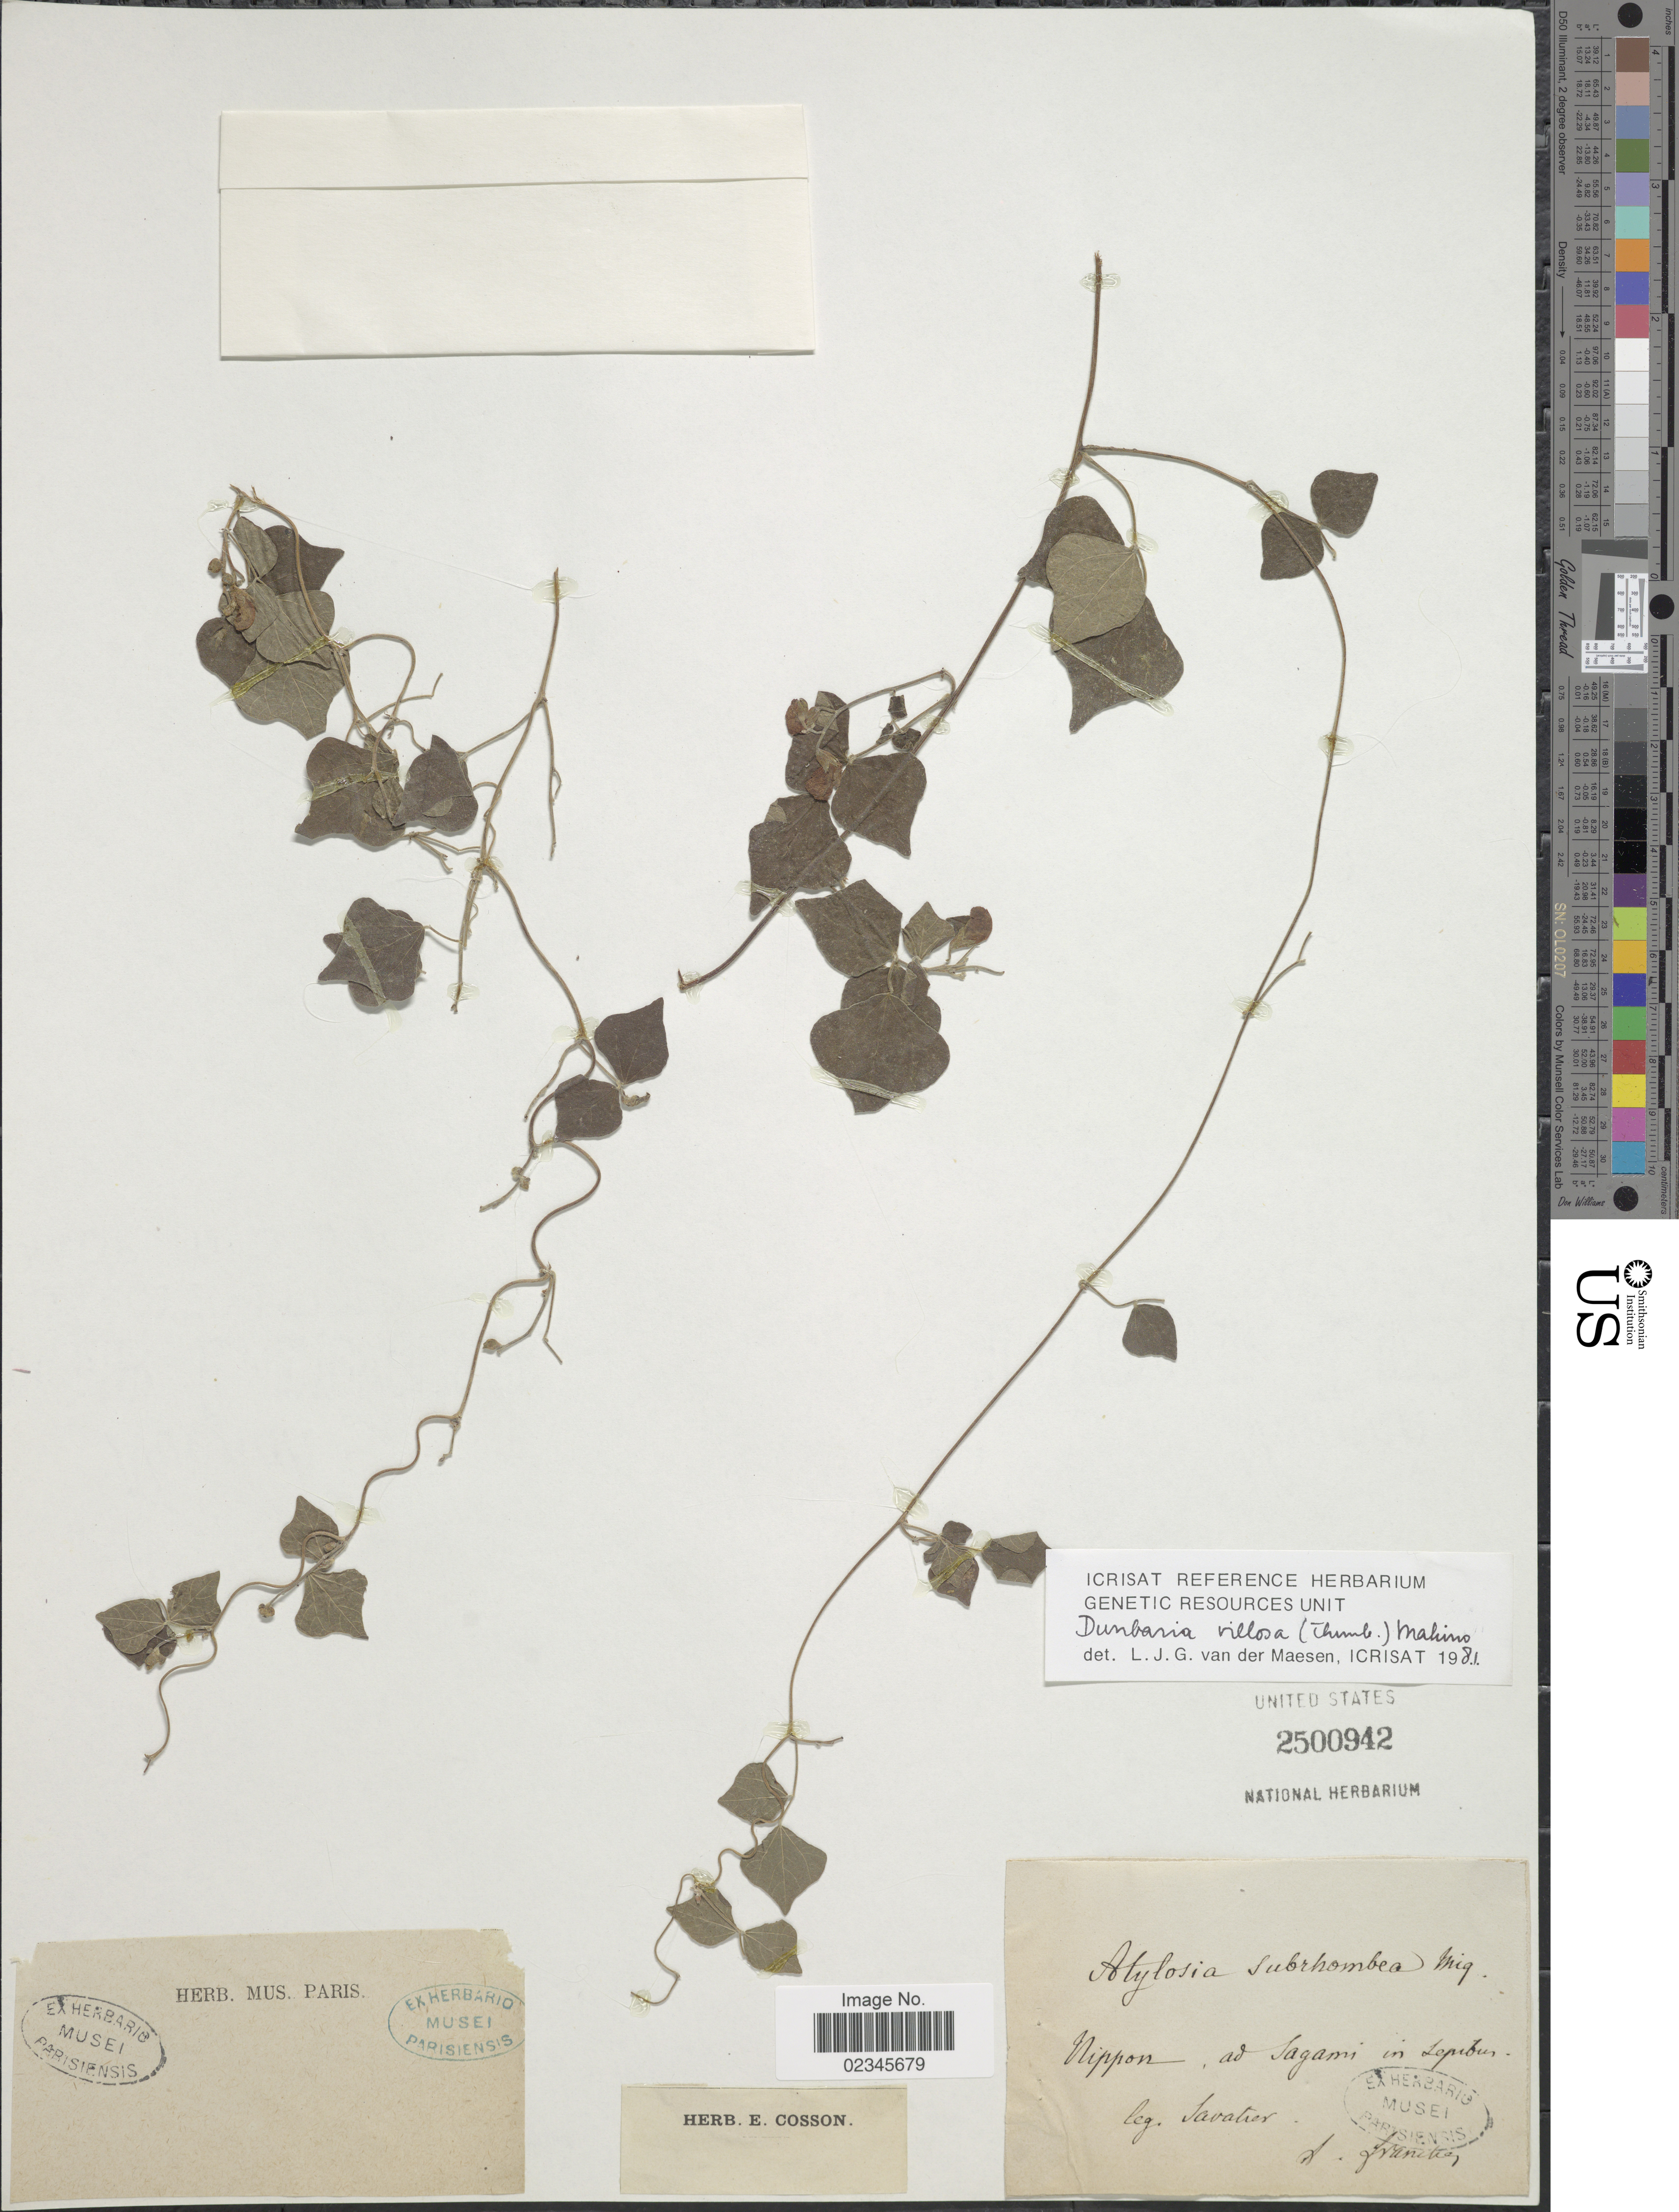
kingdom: Plantae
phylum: Tracheophyta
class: Magnoliopsida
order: Fabales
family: Fabaceae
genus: Dunbaria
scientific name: Dunbaria villosa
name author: (Thunb.) Makino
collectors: Savatier & A. Francke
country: Japan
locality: Nippon, ad Sagami in Lepibus.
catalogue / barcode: US 2500942